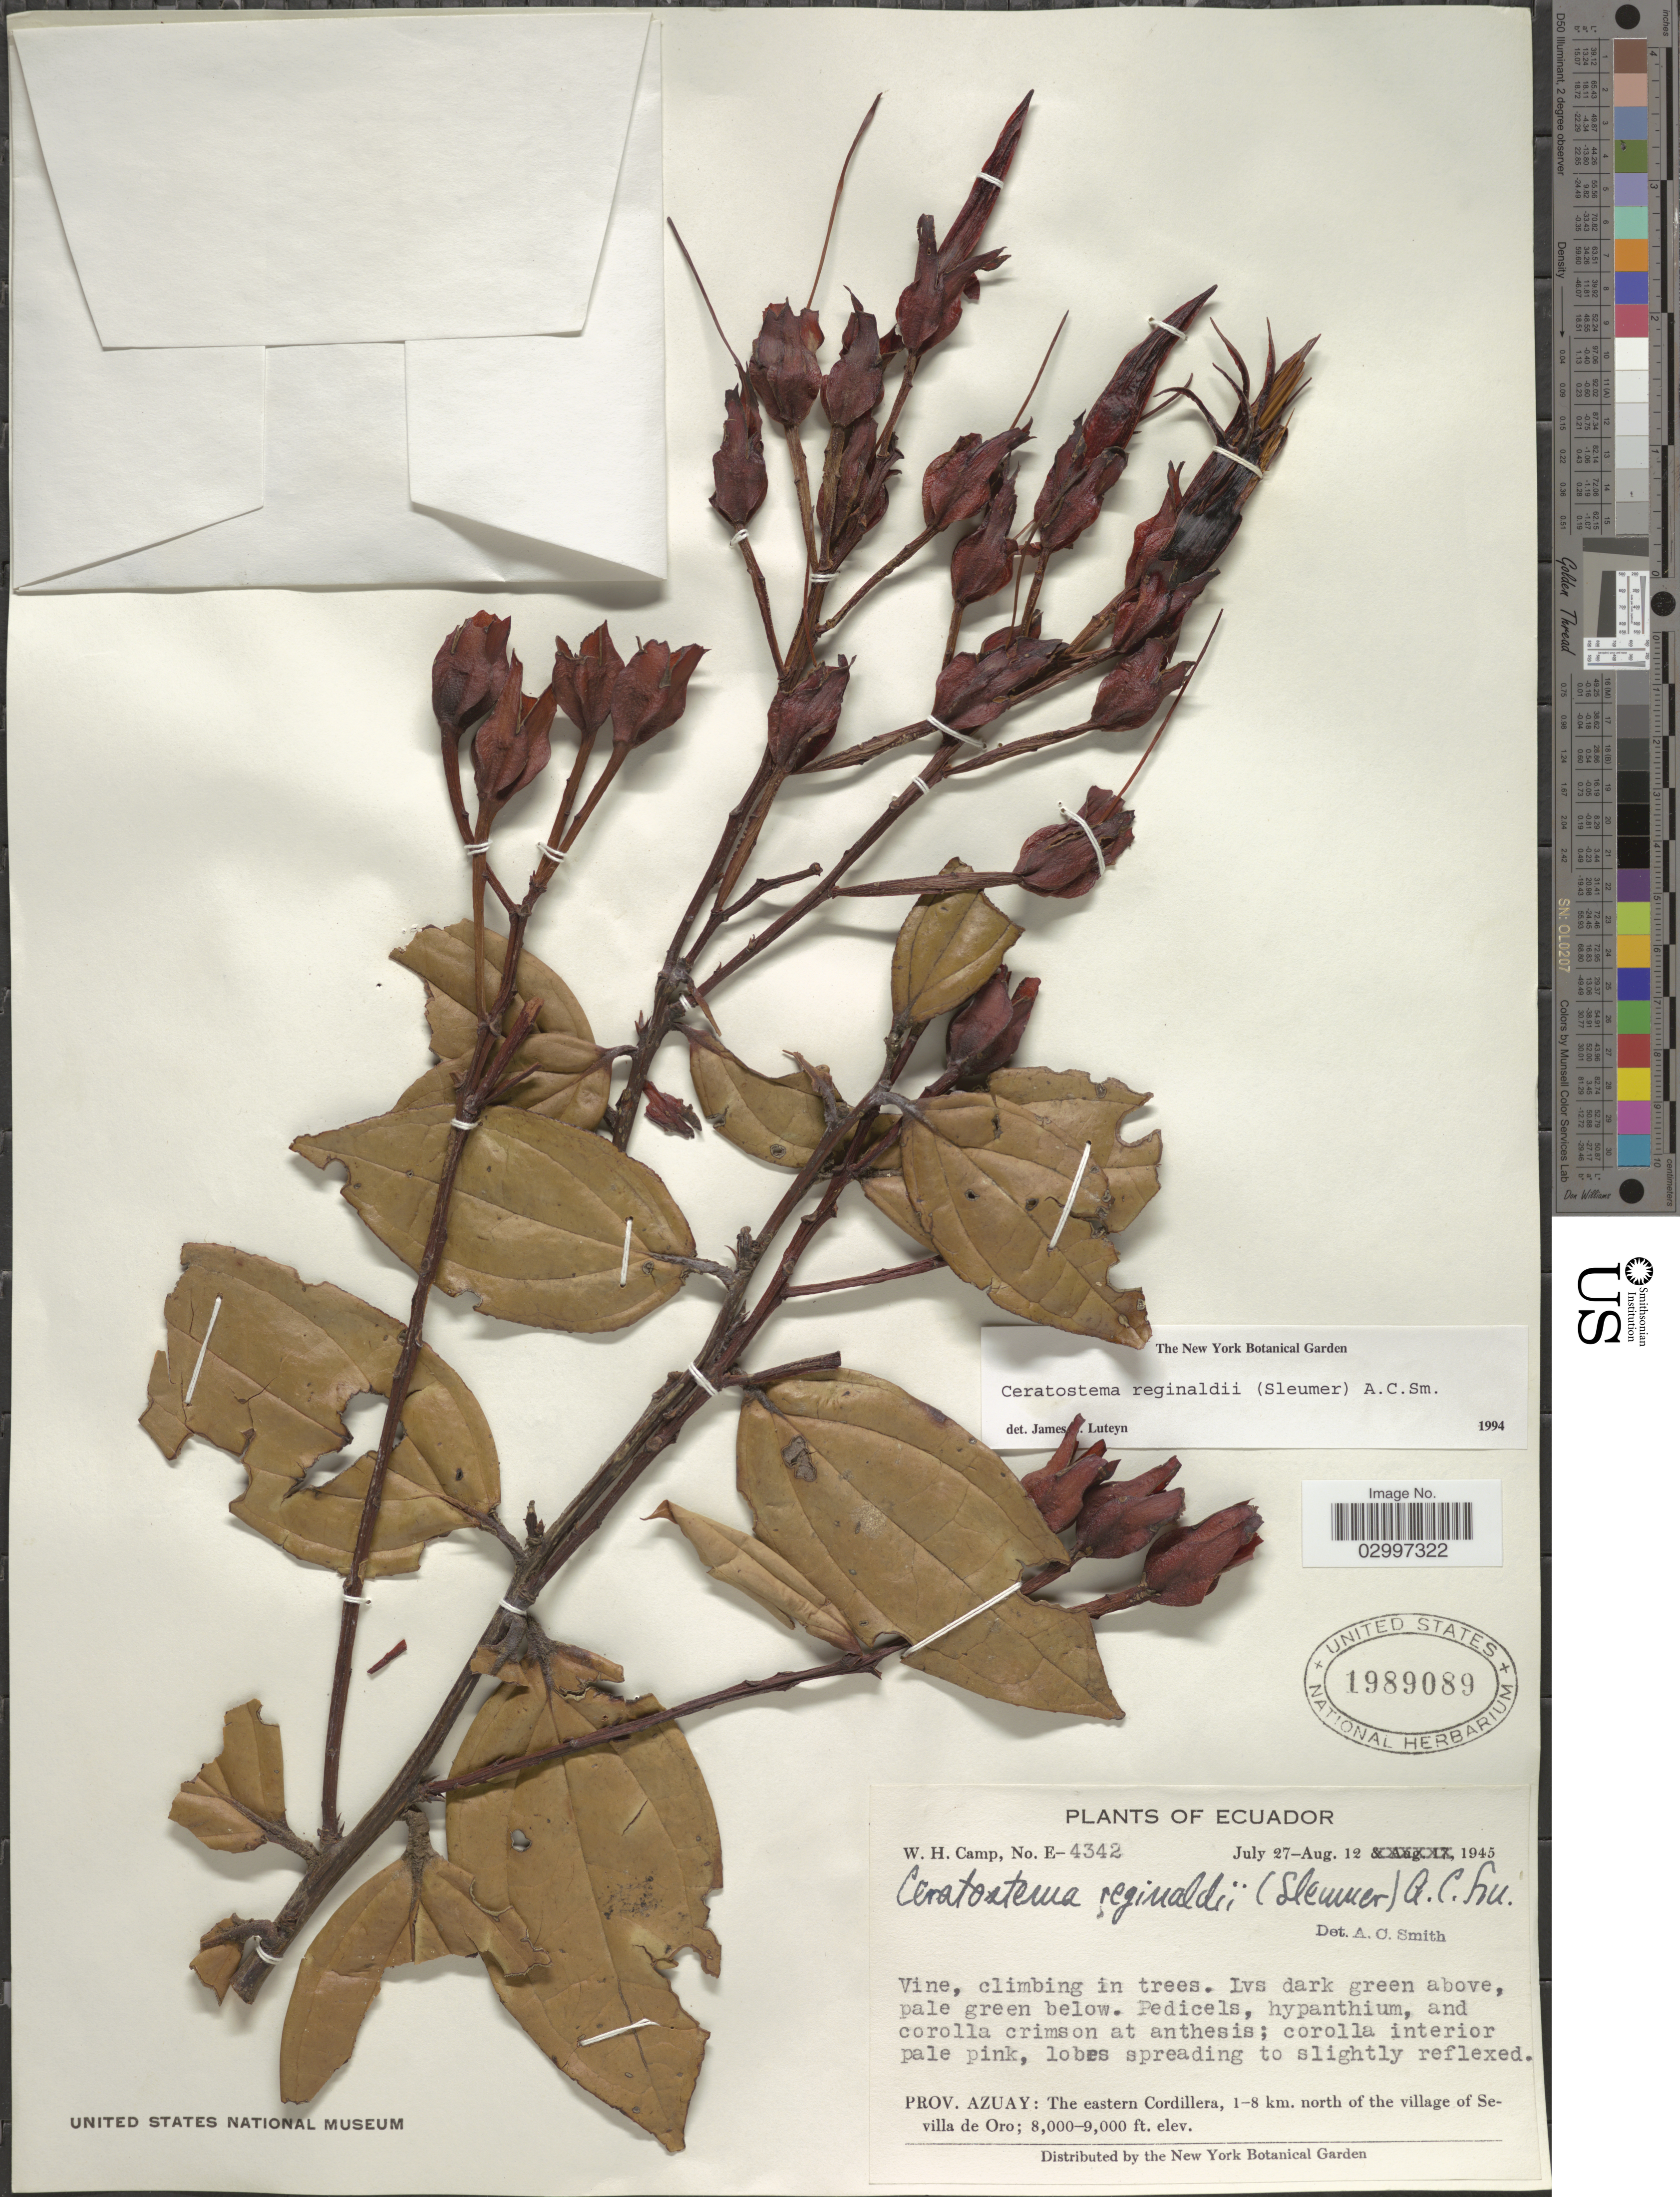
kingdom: Plantae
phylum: Tracheophyta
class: Magnoliopsida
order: Ericales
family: Ericaceae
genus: Ceratostema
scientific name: Ceratostema reginaldii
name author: (Sleumer) A.C. Sm.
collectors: W. H. Camp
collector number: E-4342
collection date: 1945-07-27/1945-08-12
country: Ecuador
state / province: Azuay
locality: The eastern Cordillera, 1-8 km. north of the village of Sevilla de Oro.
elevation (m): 2438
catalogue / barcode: US 1989089